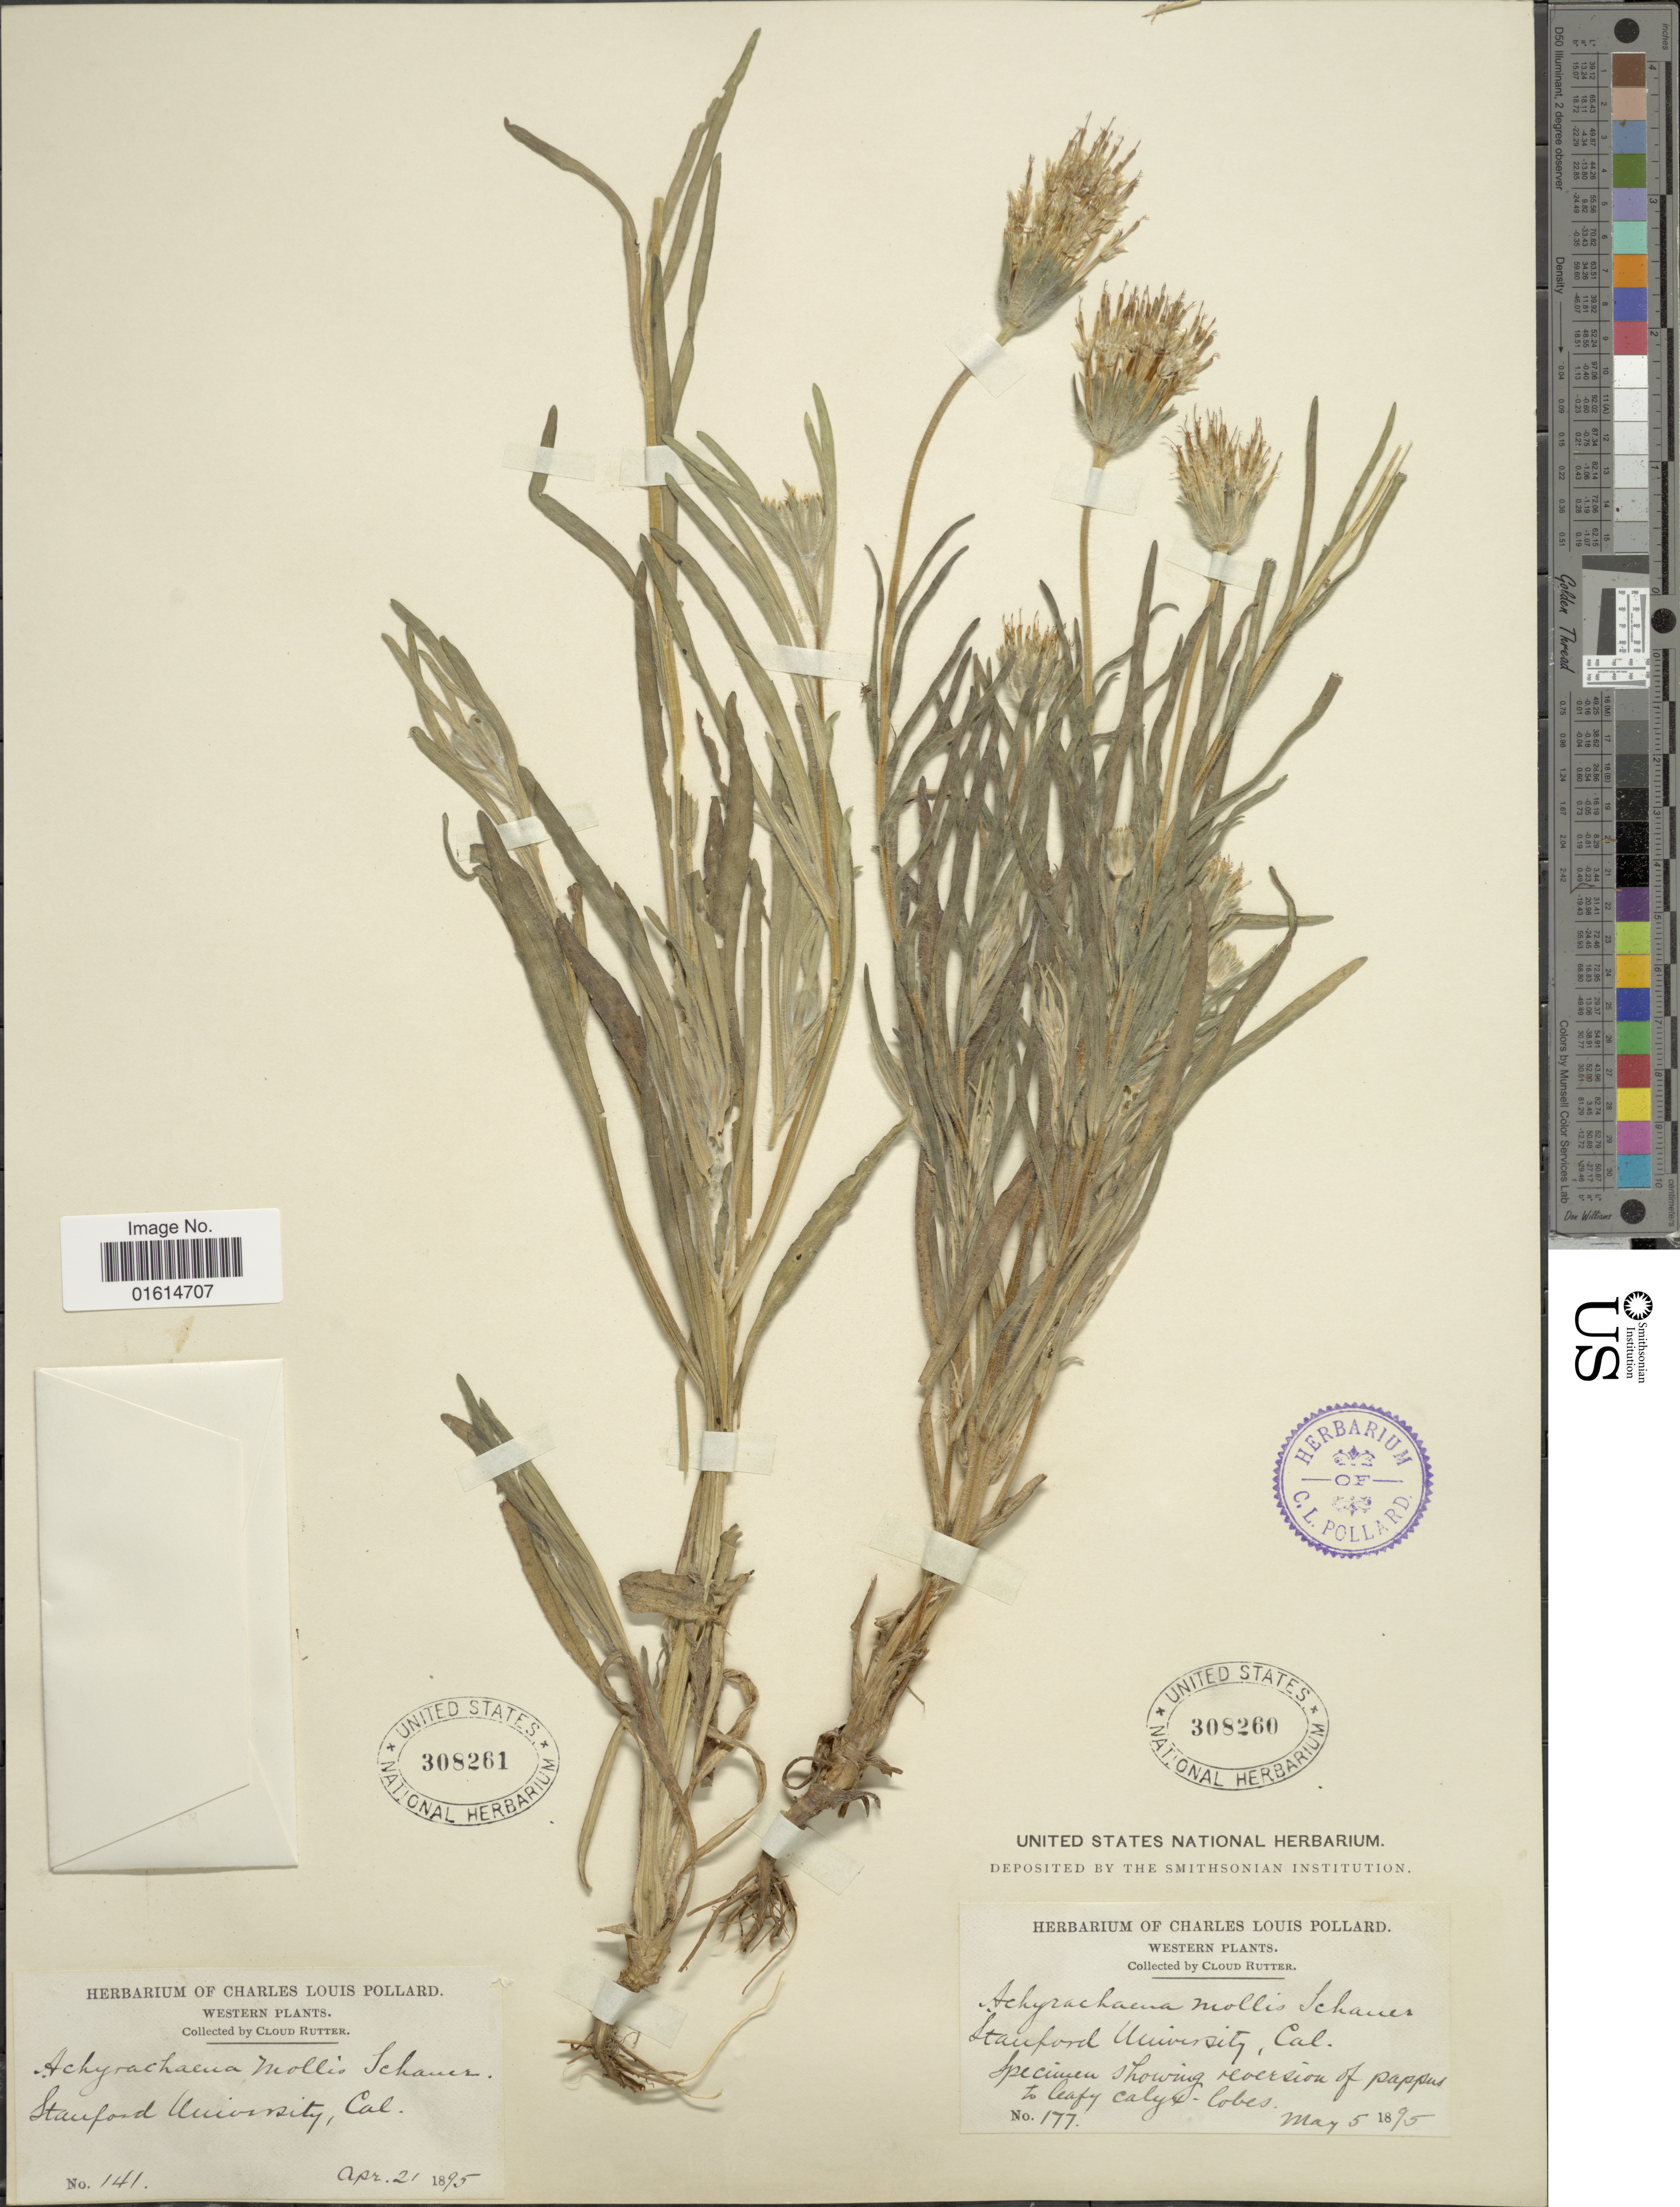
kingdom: Plantae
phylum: Tracheophyta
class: Magnoliopsida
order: Asterales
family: Asteraceae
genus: Achyrachaena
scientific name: Achyrachaena mollis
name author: Schauer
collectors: C. Rutter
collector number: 177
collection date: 1895-05-05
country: United States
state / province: California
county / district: Santa Clara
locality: Western, Stanford University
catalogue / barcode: US 308260-2